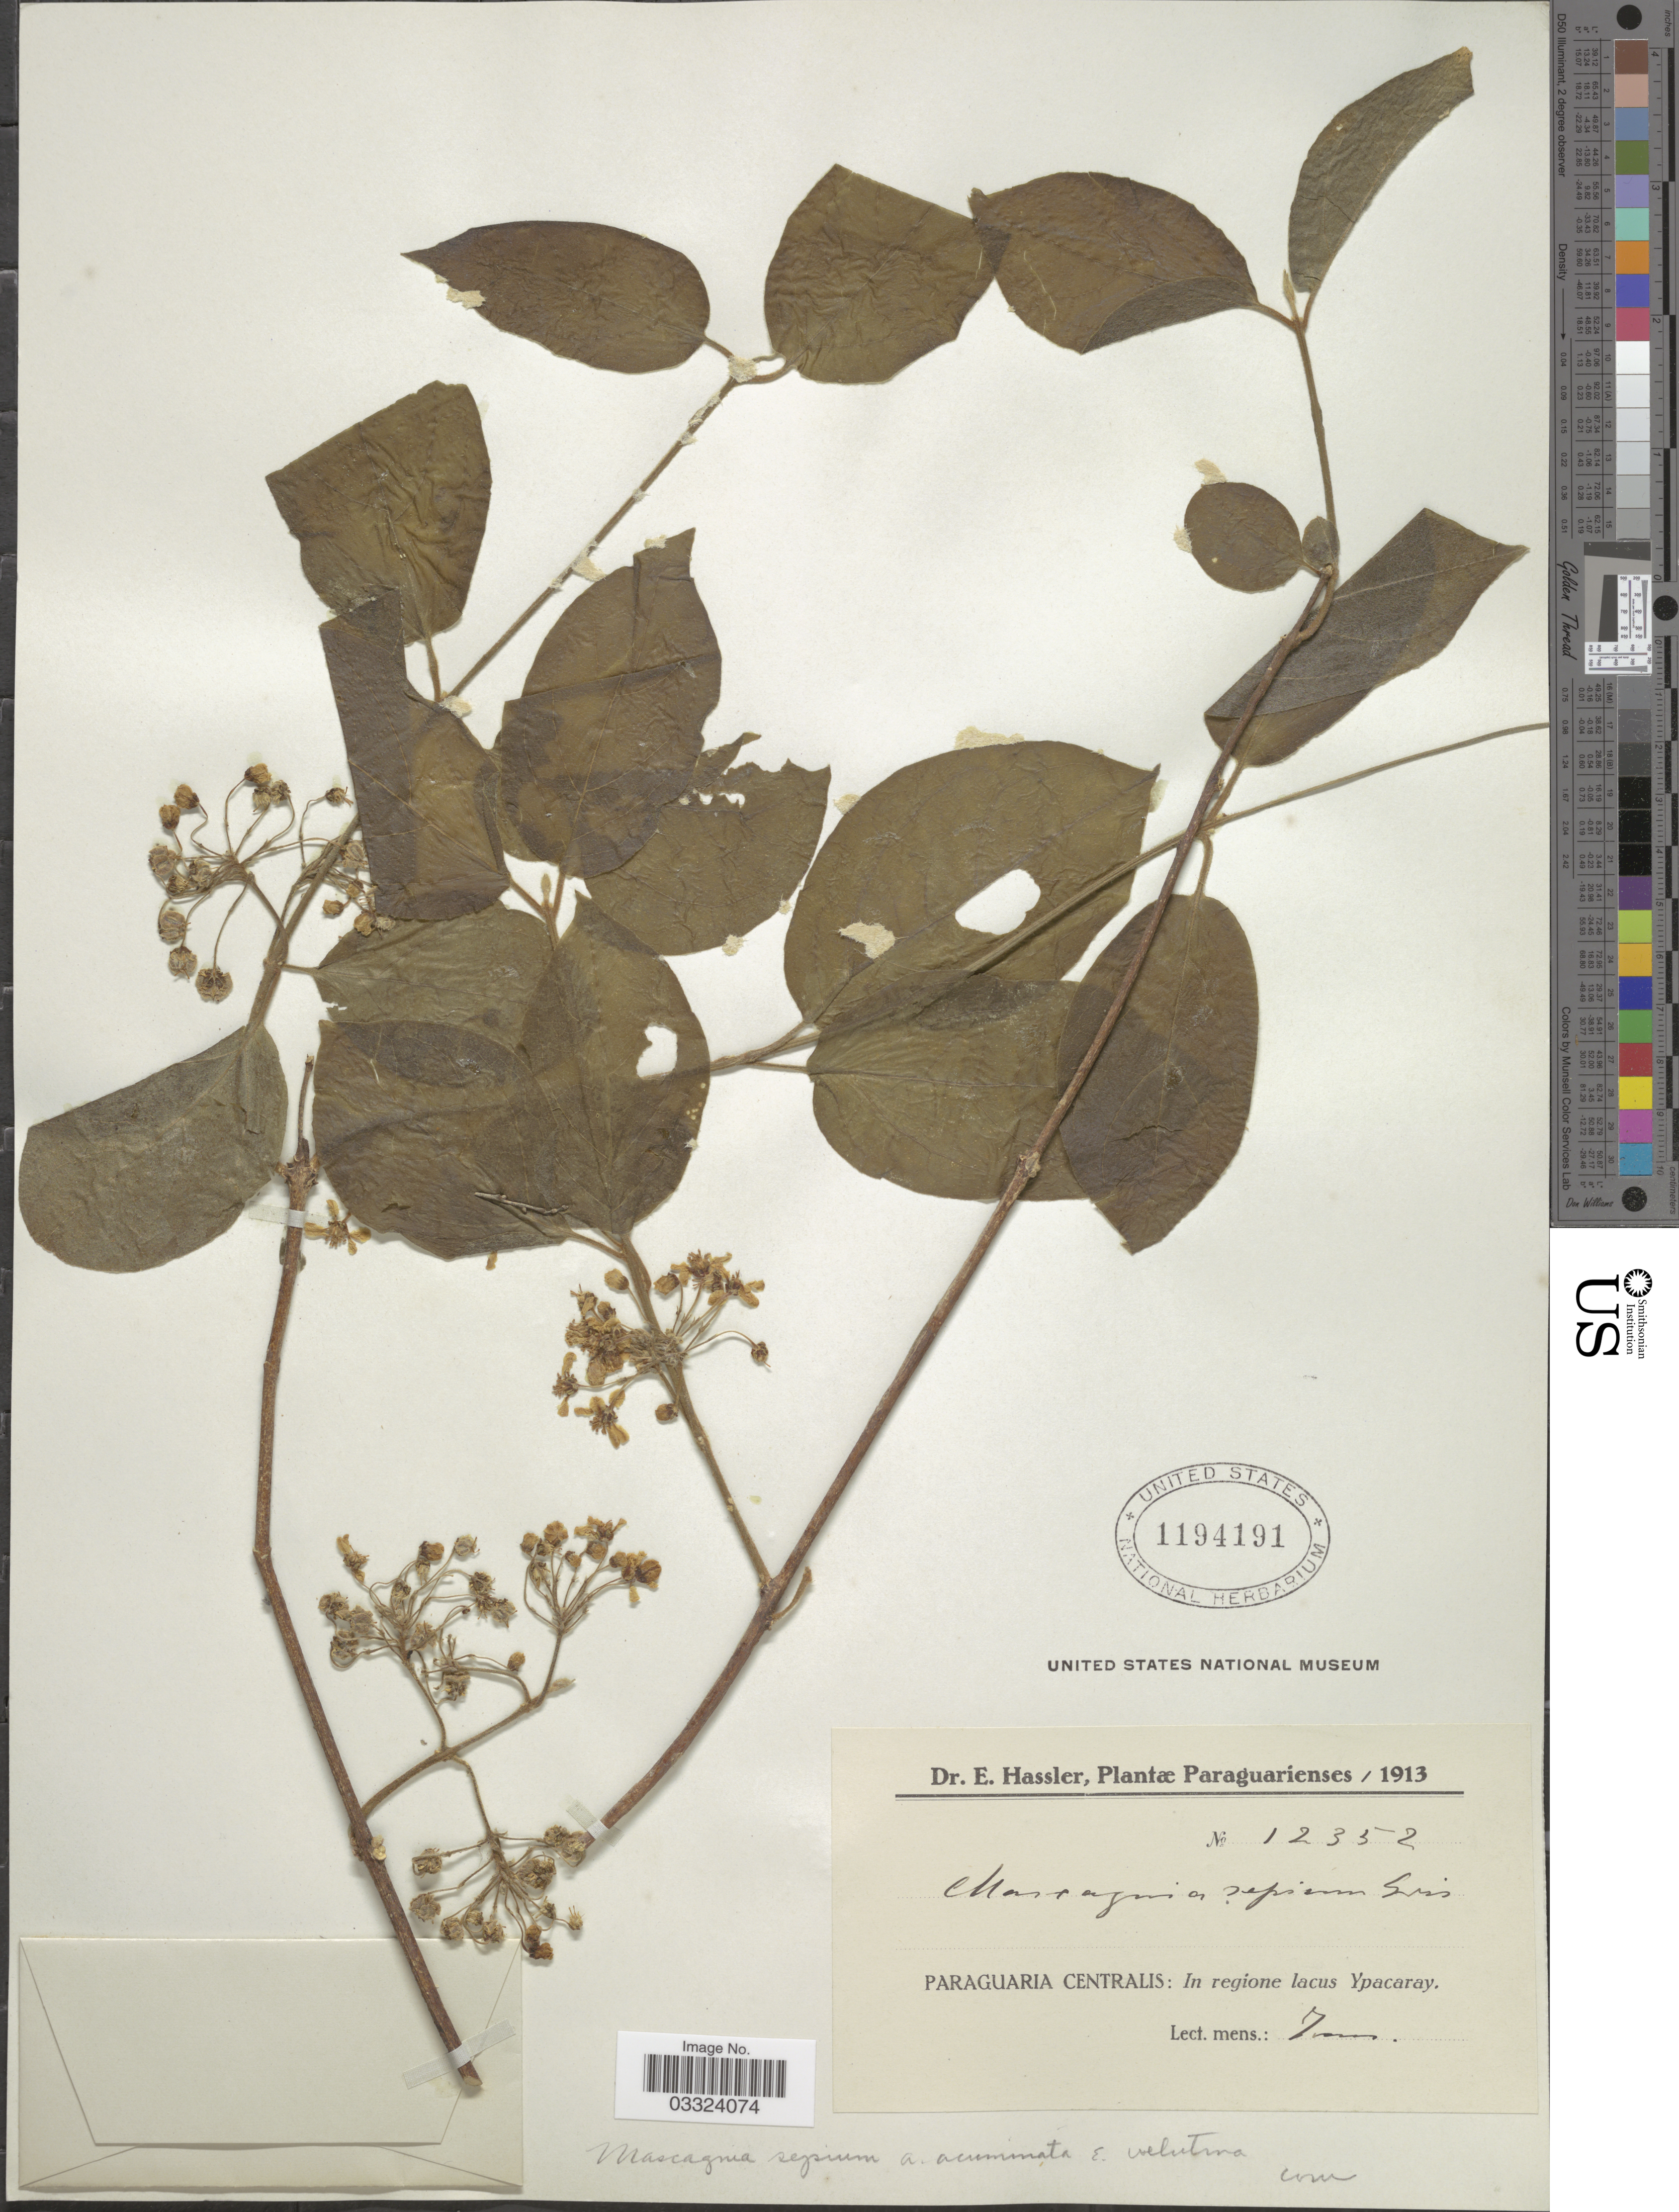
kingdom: Plantae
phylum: Tracheophyta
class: Magnoliopsida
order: Malpighiales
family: Malpighiaceae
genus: Mascagnia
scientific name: Mascagnia sepium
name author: (A. Juss.) Griseb.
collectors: E. Hassler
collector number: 12352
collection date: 1913-06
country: Paraguay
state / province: Paraguari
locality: Paraguarienses, Paraguaria Centralis: In regione lacus Ypacaray.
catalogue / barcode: US 1194191